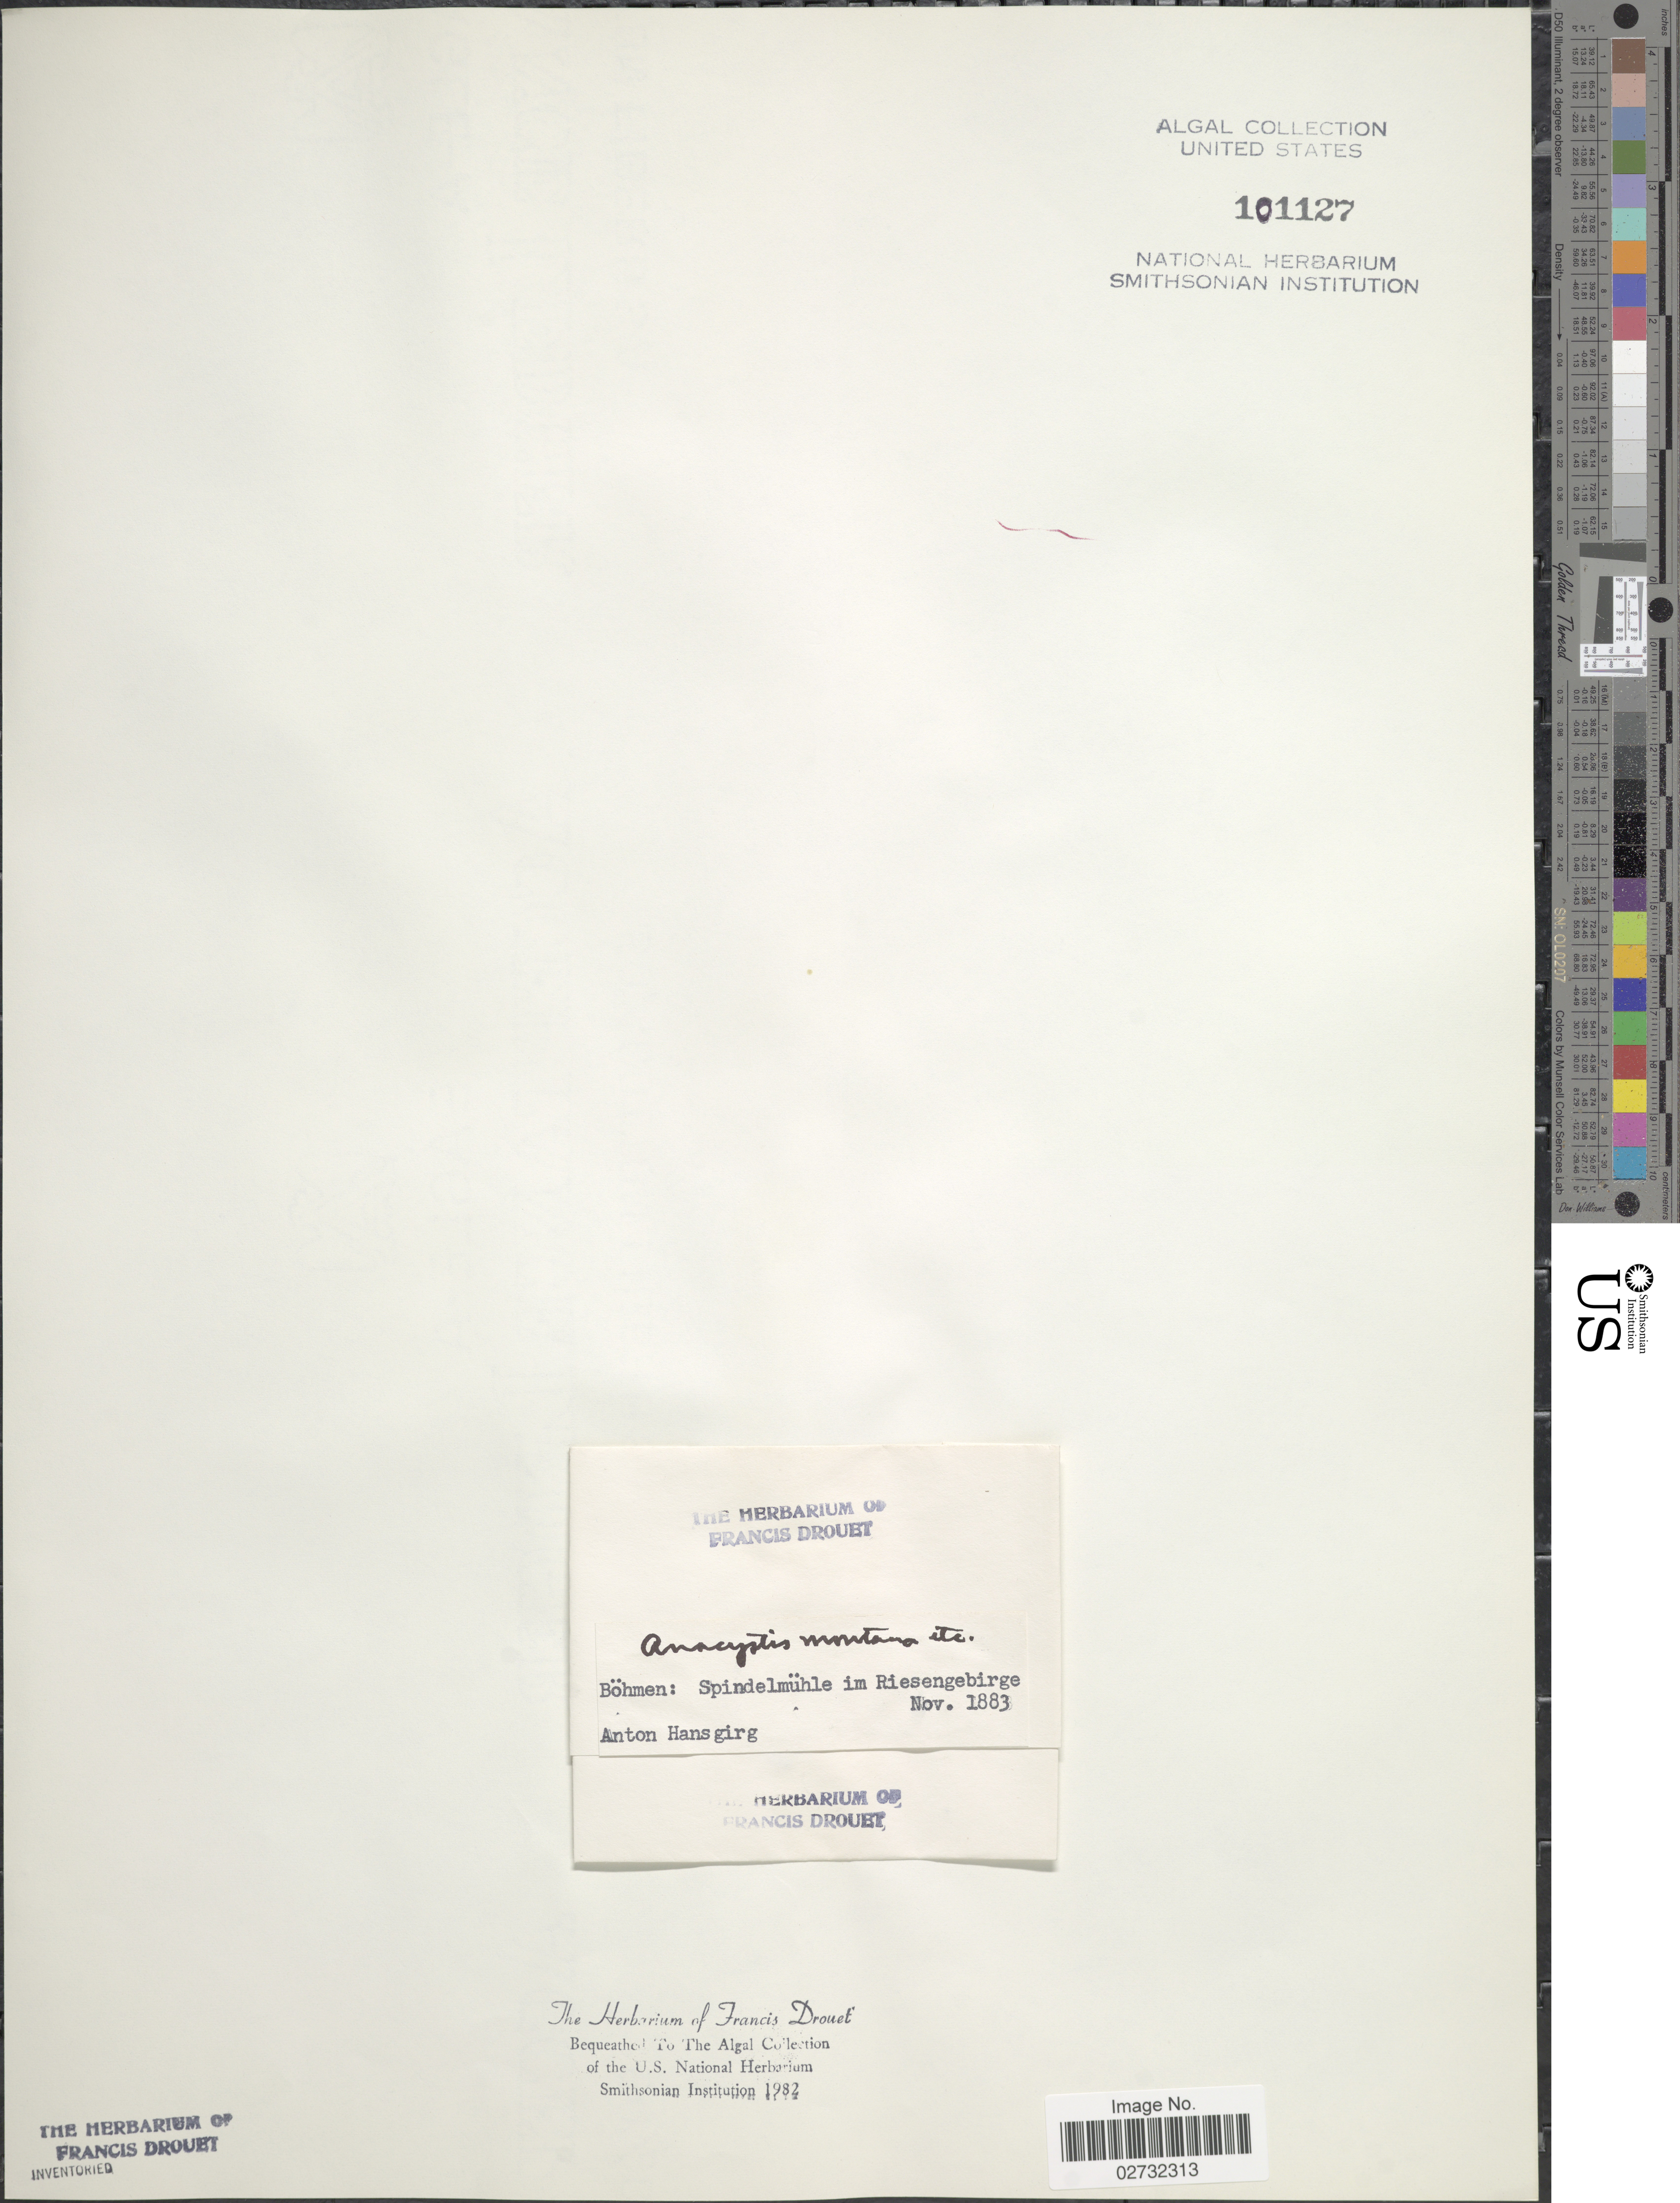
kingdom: Bacteria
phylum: Cyanobacteria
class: Cyanobacteriia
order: Cyanobacteriales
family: Chroococcaceae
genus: Anacystis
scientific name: Anacystis montana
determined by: Drouet, F. E.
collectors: A. Hansgirg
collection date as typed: November 1883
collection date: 1883-11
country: Czechia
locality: Bohmen: Spindelmuhle, riesengebirge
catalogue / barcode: US 101127